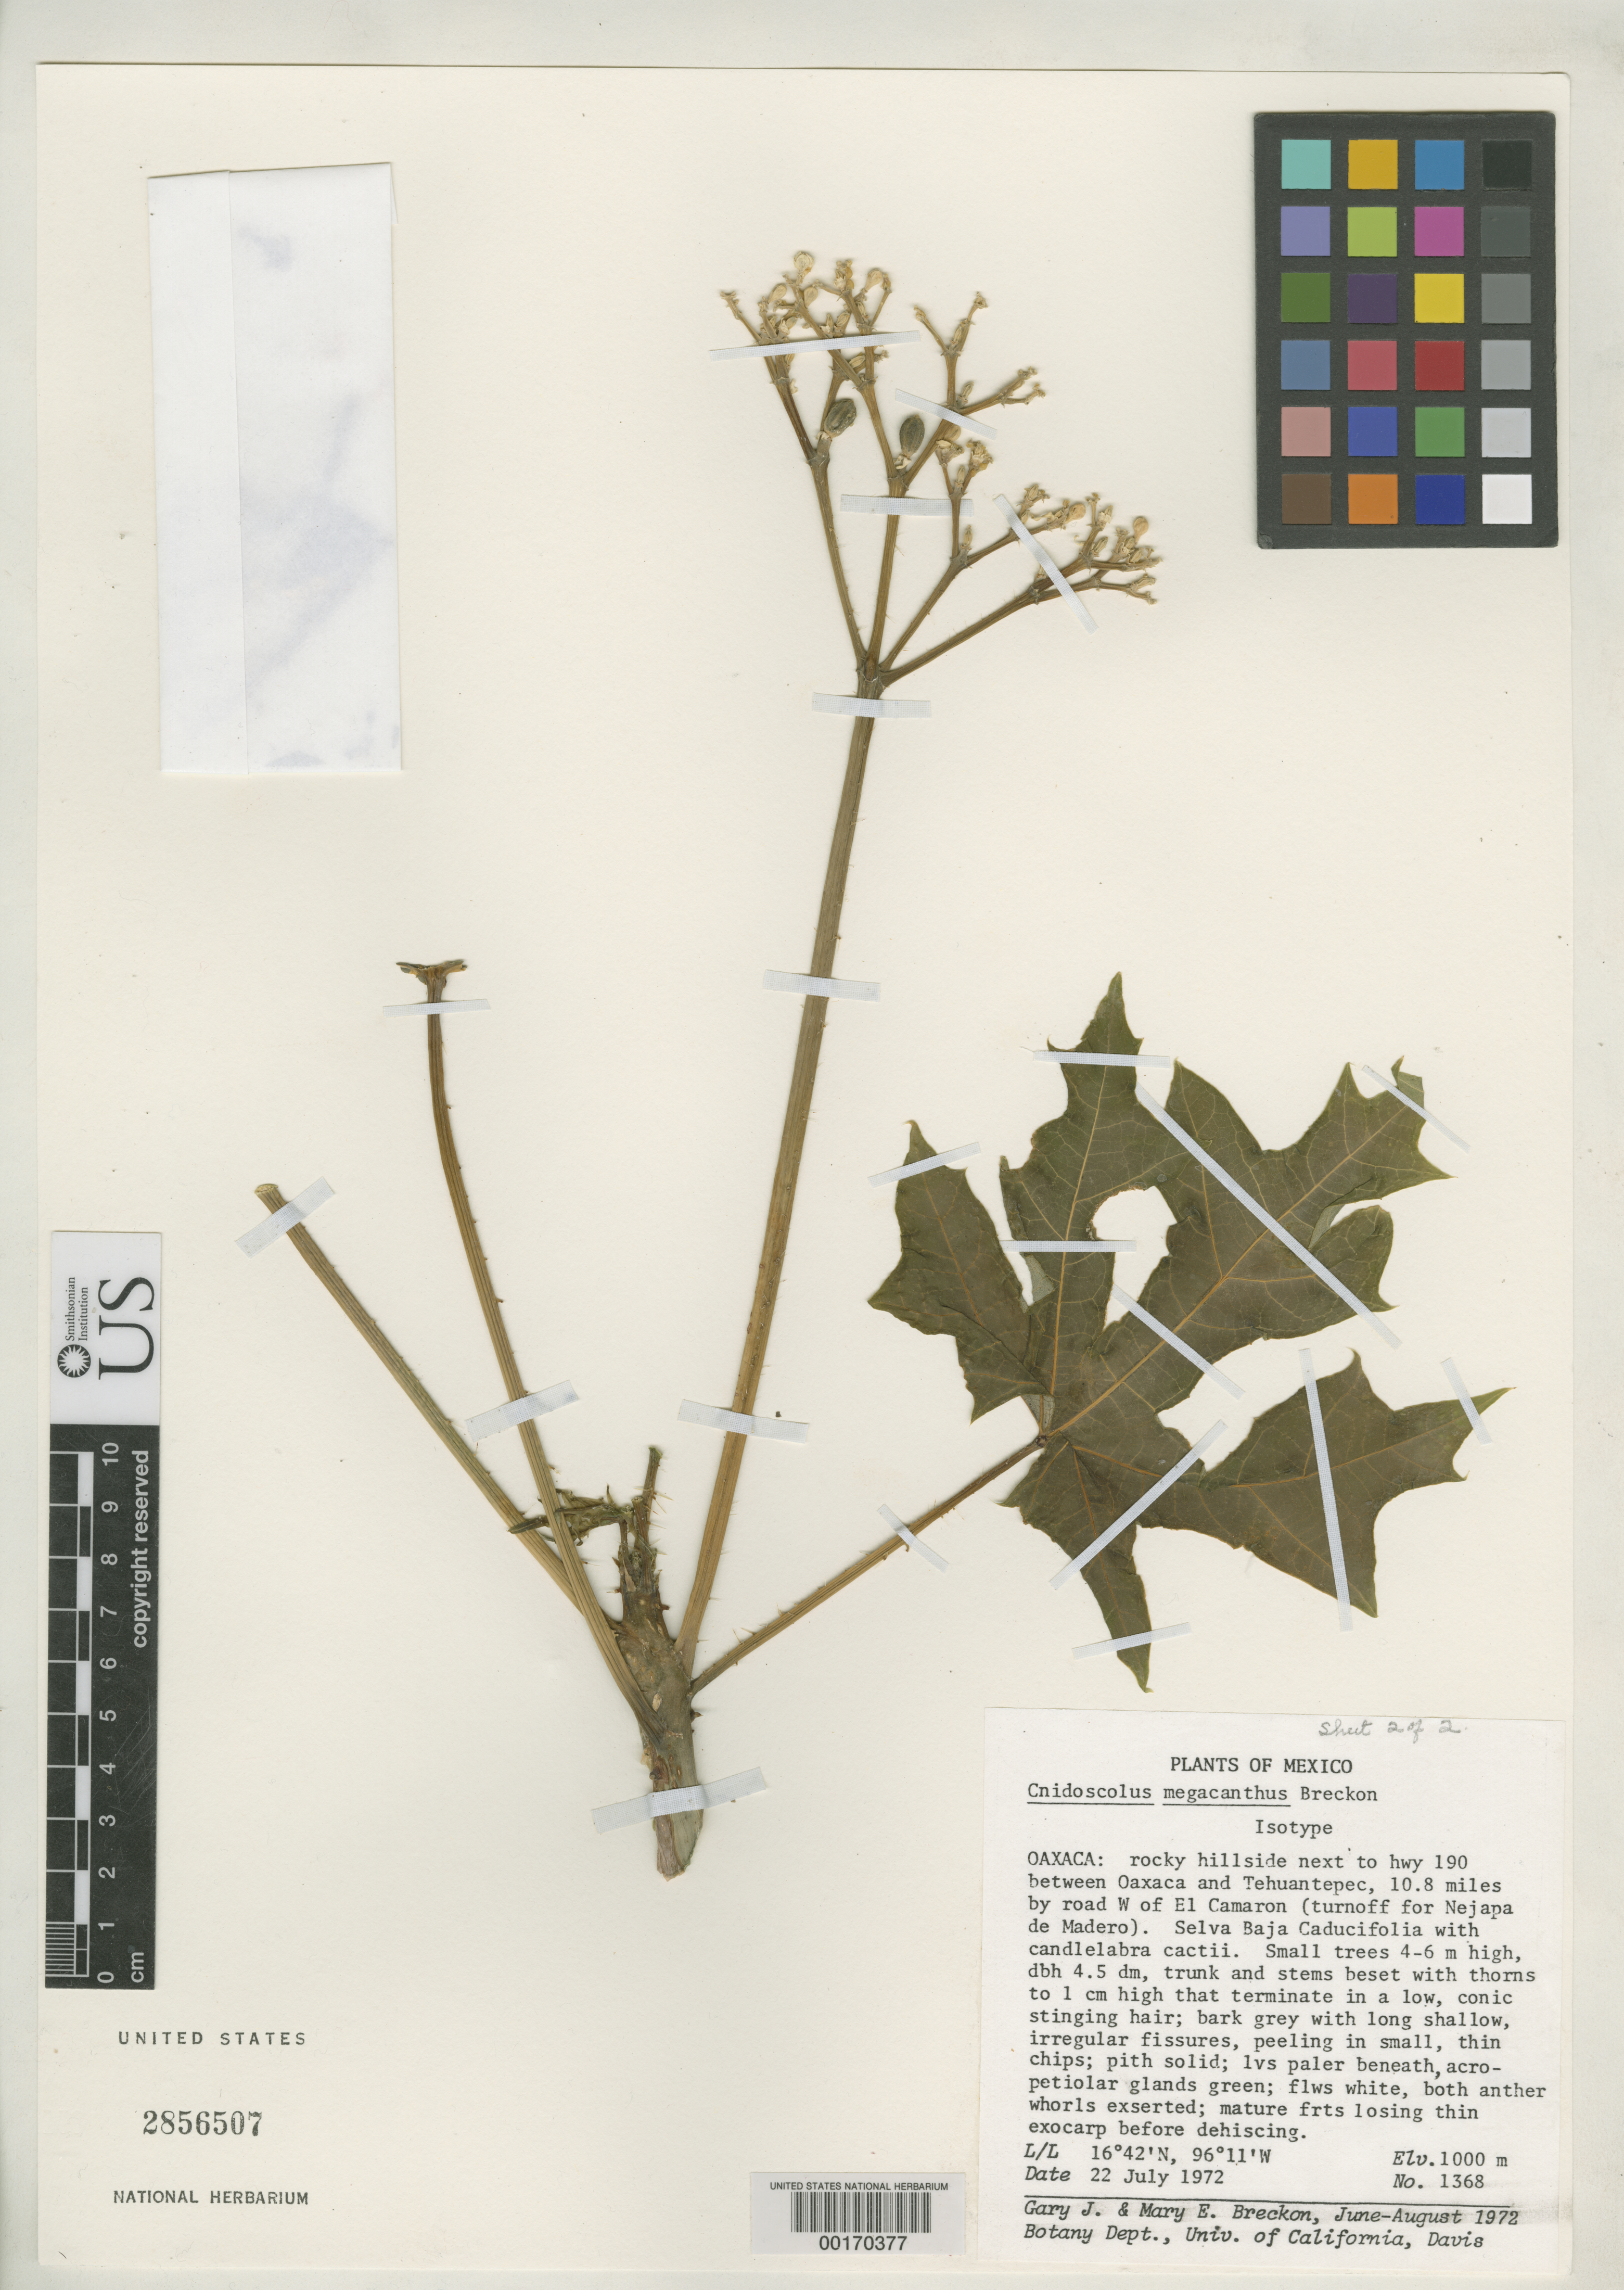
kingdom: Plantae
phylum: Tracheophyta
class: Magnoliopsida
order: Malpighiales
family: Euphorbiaceae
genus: Cnidoscolus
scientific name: Cnidoscolus megacanthus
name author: Breckon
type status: Isotype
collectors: G. J. Breckon & M. E. Breckon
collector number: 1368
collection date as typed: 22 Jul 1972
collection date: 1972-07-22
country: Mexico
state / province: Oaxaca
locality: Rocky hillside next to hwy 190 between Oaxaca & Tehuantepec, 10.8 mi by road W of El Camaron, turnoff for Nejapa de Madero.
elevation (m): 1000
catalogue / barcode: US 2856507